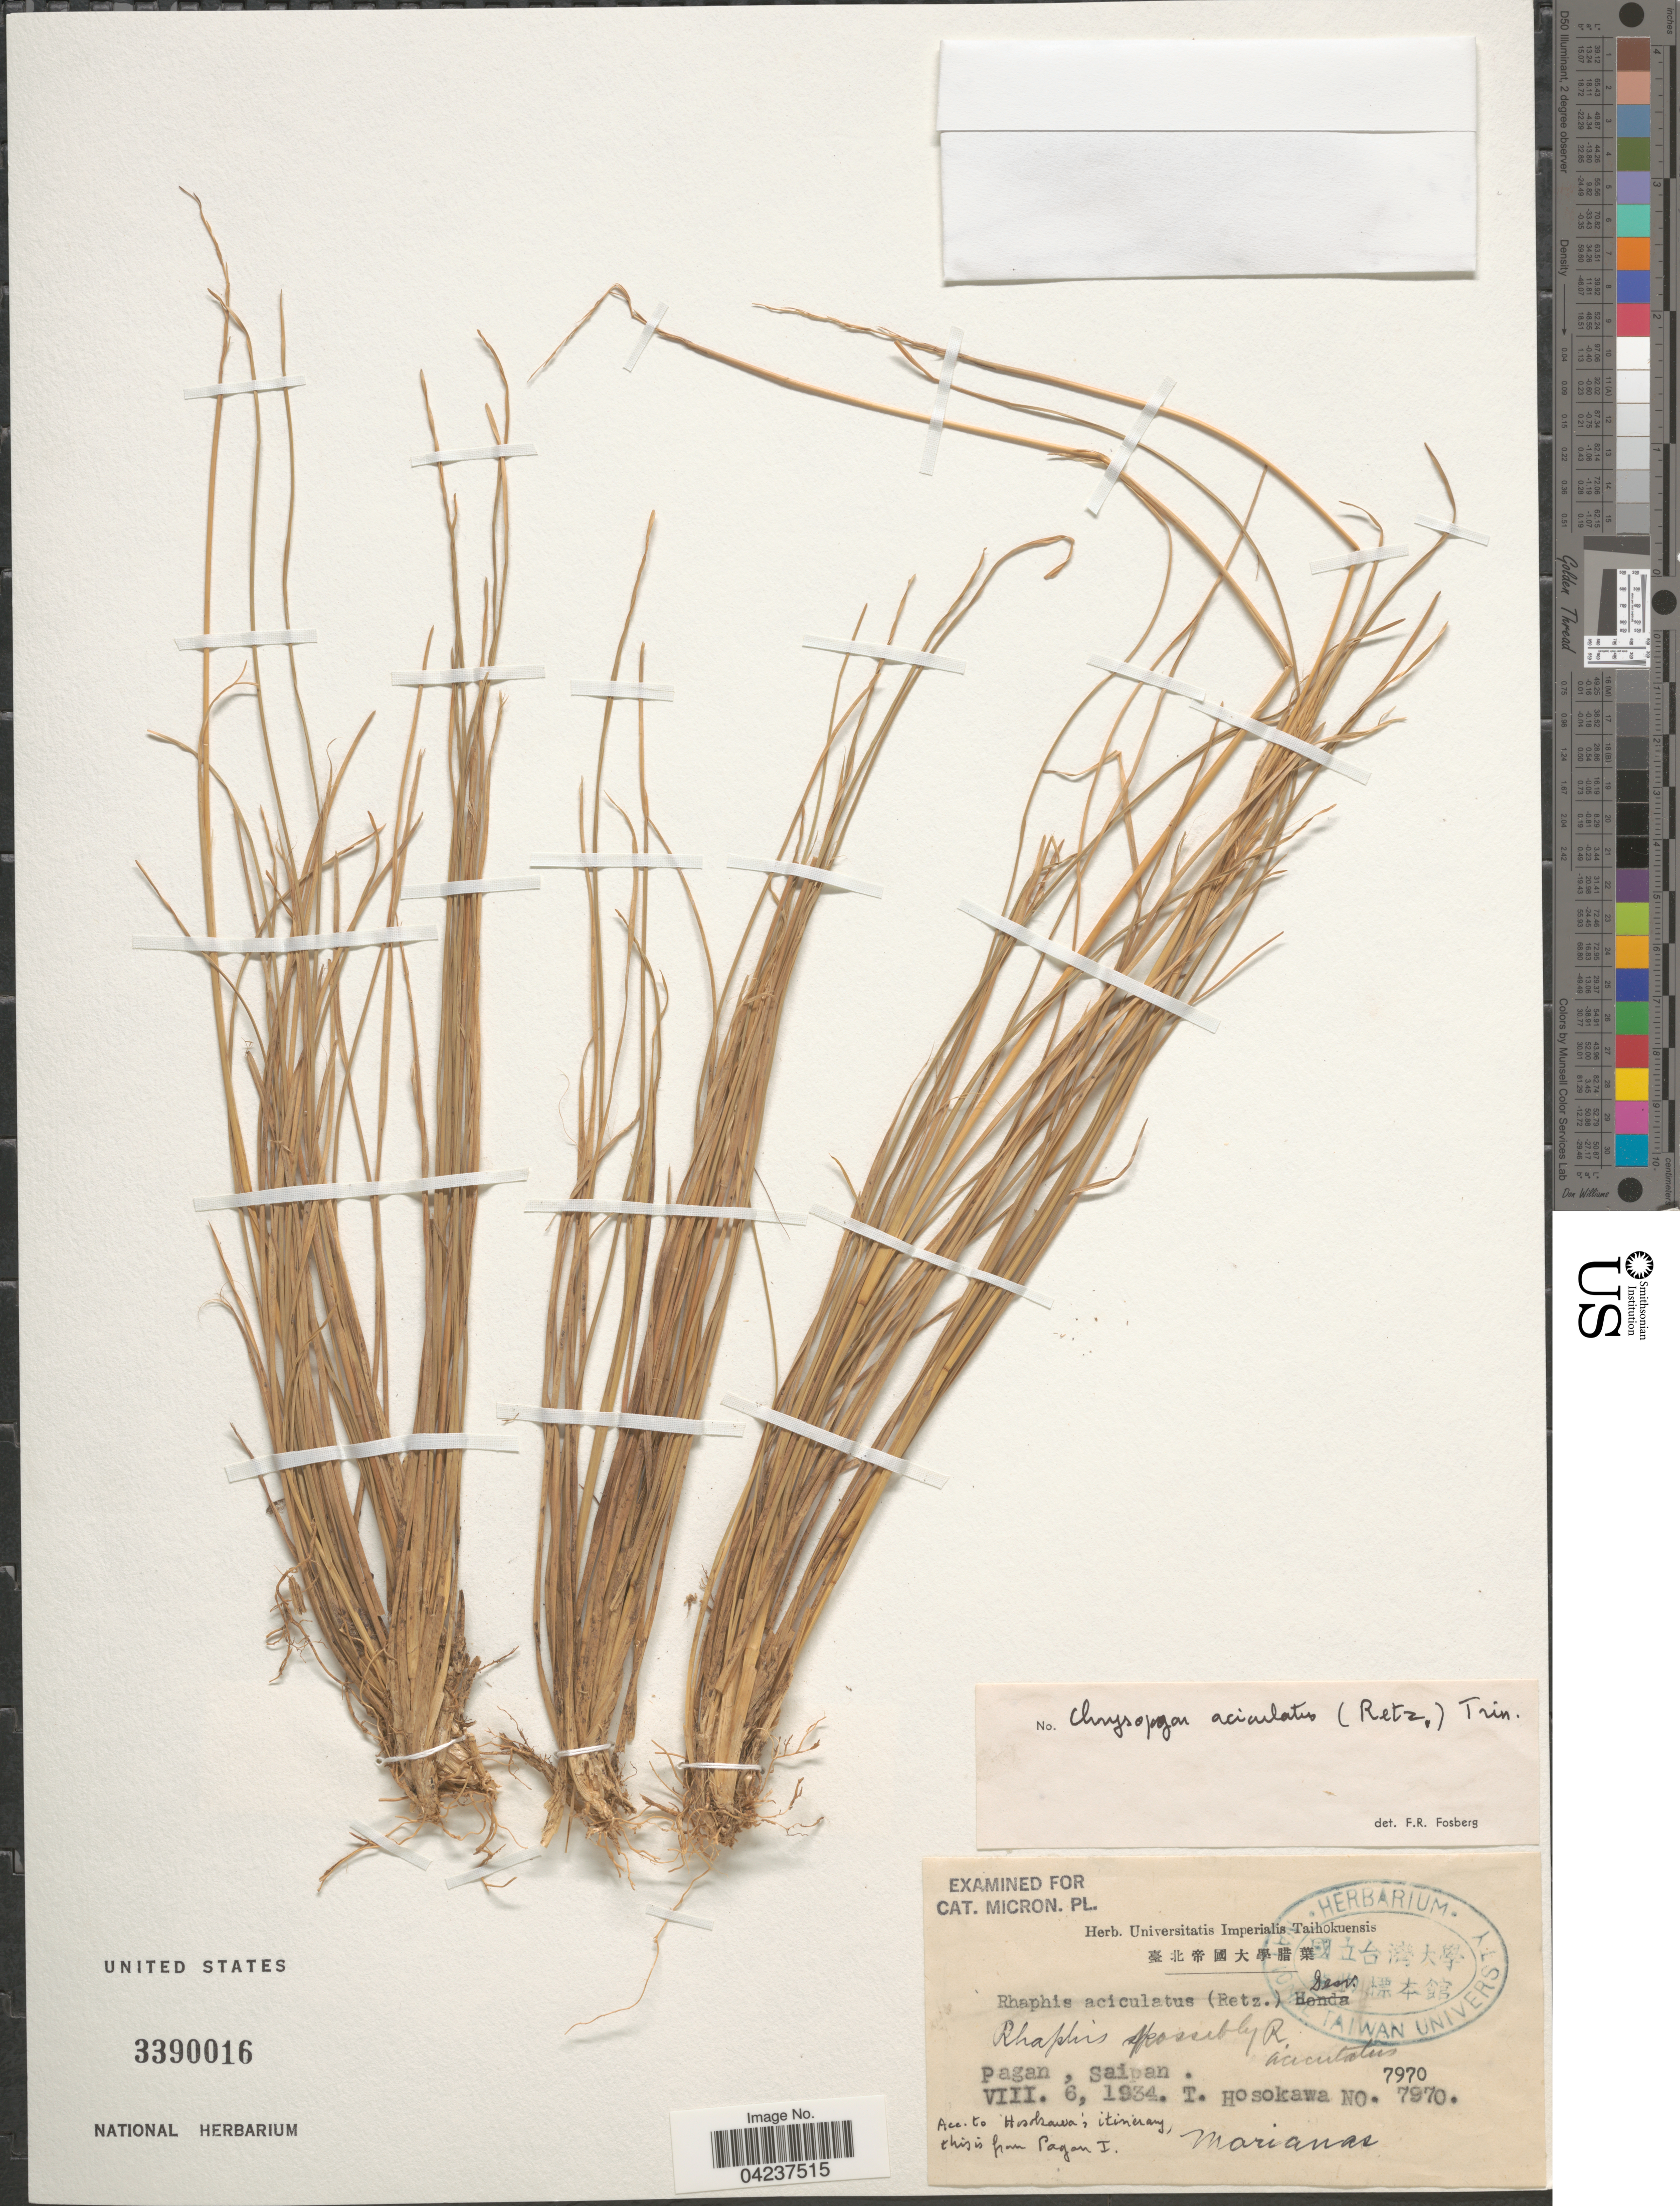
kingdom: Plantae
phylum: Tracheophyta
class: Liliopsida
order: Poales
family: Poaceae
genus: Chrysopogon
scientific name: Chrysopogon aciculatus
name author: (Retz.) Trin.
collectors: T. Hosokawa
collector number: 7970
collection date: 1934-08-06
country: Northern Mariana Islands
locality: Pagan , Saipan. Marianas.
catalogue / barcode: US 3390016